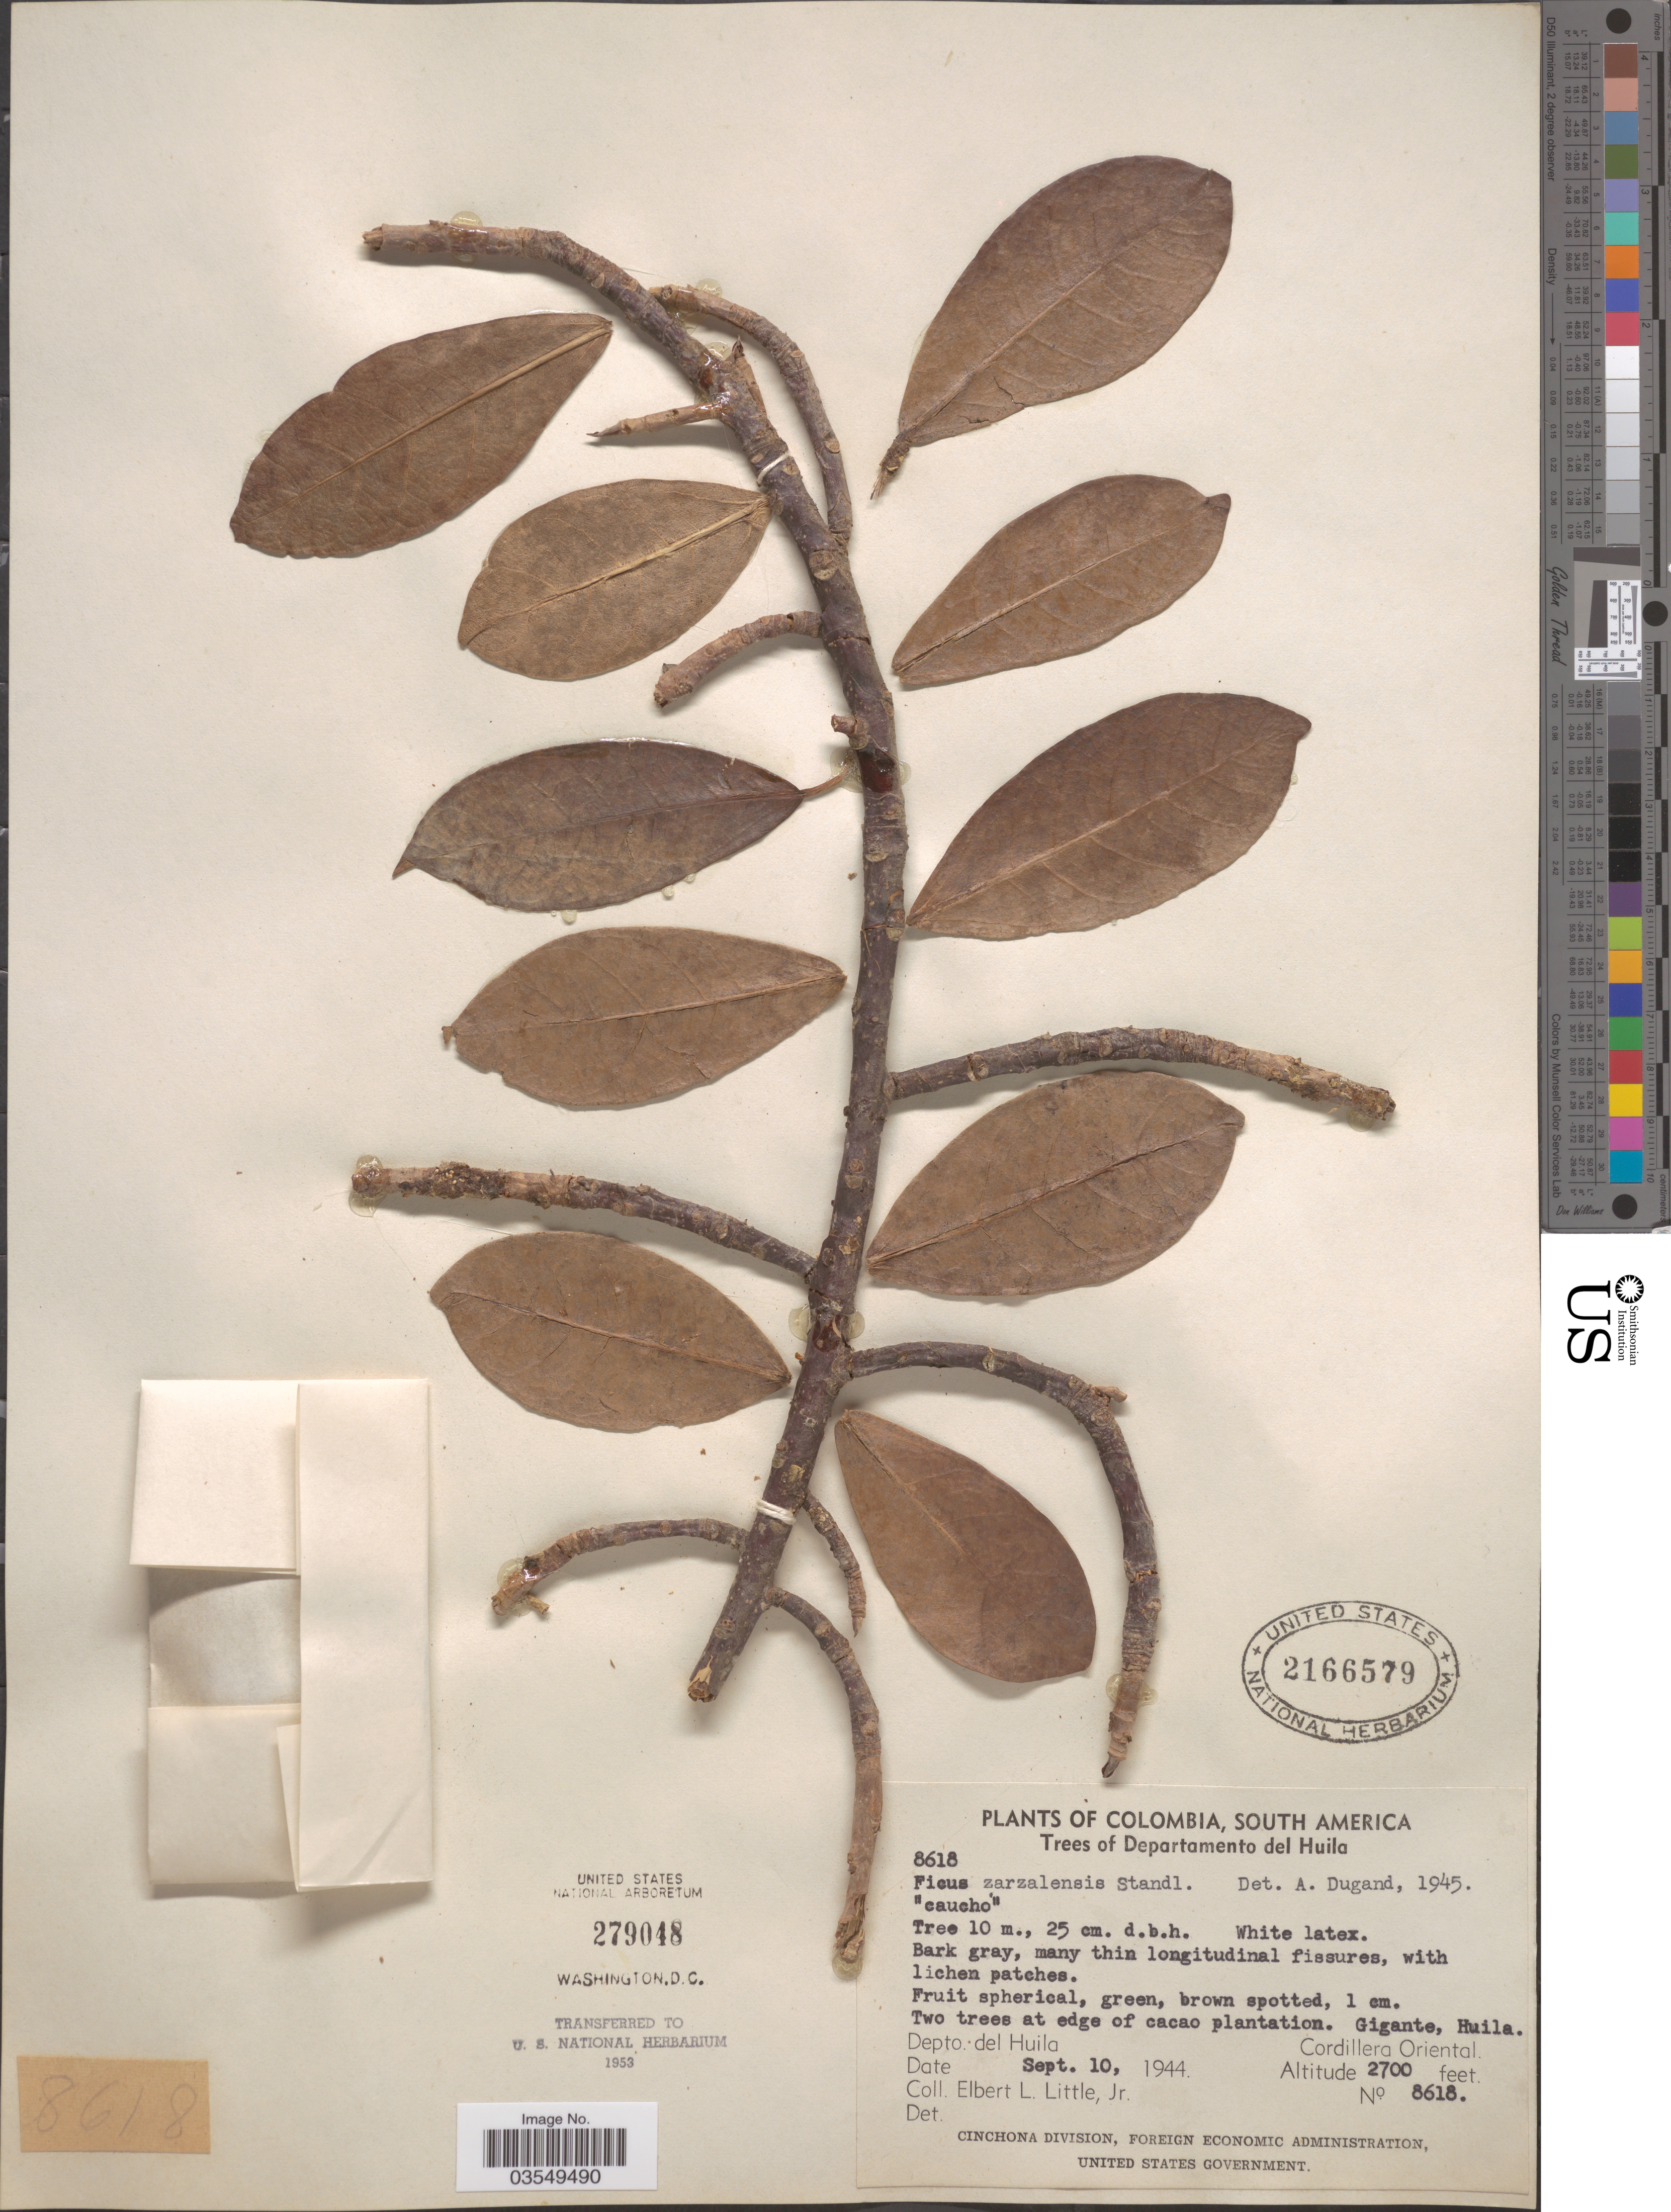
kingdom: Plantae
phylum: Tracheophyta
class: Magnoliopsida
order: Rosales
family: Moraceae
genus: Ficus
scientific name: Ficus zarzalensis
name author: Standl.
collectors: E. L. Little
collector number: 8618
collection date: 1944-09-10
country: Colombia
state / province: Huila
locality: Departamento del Huila. Gigante, Huila. Cordillera Oriental.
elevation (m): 823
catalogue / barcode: US 2166579